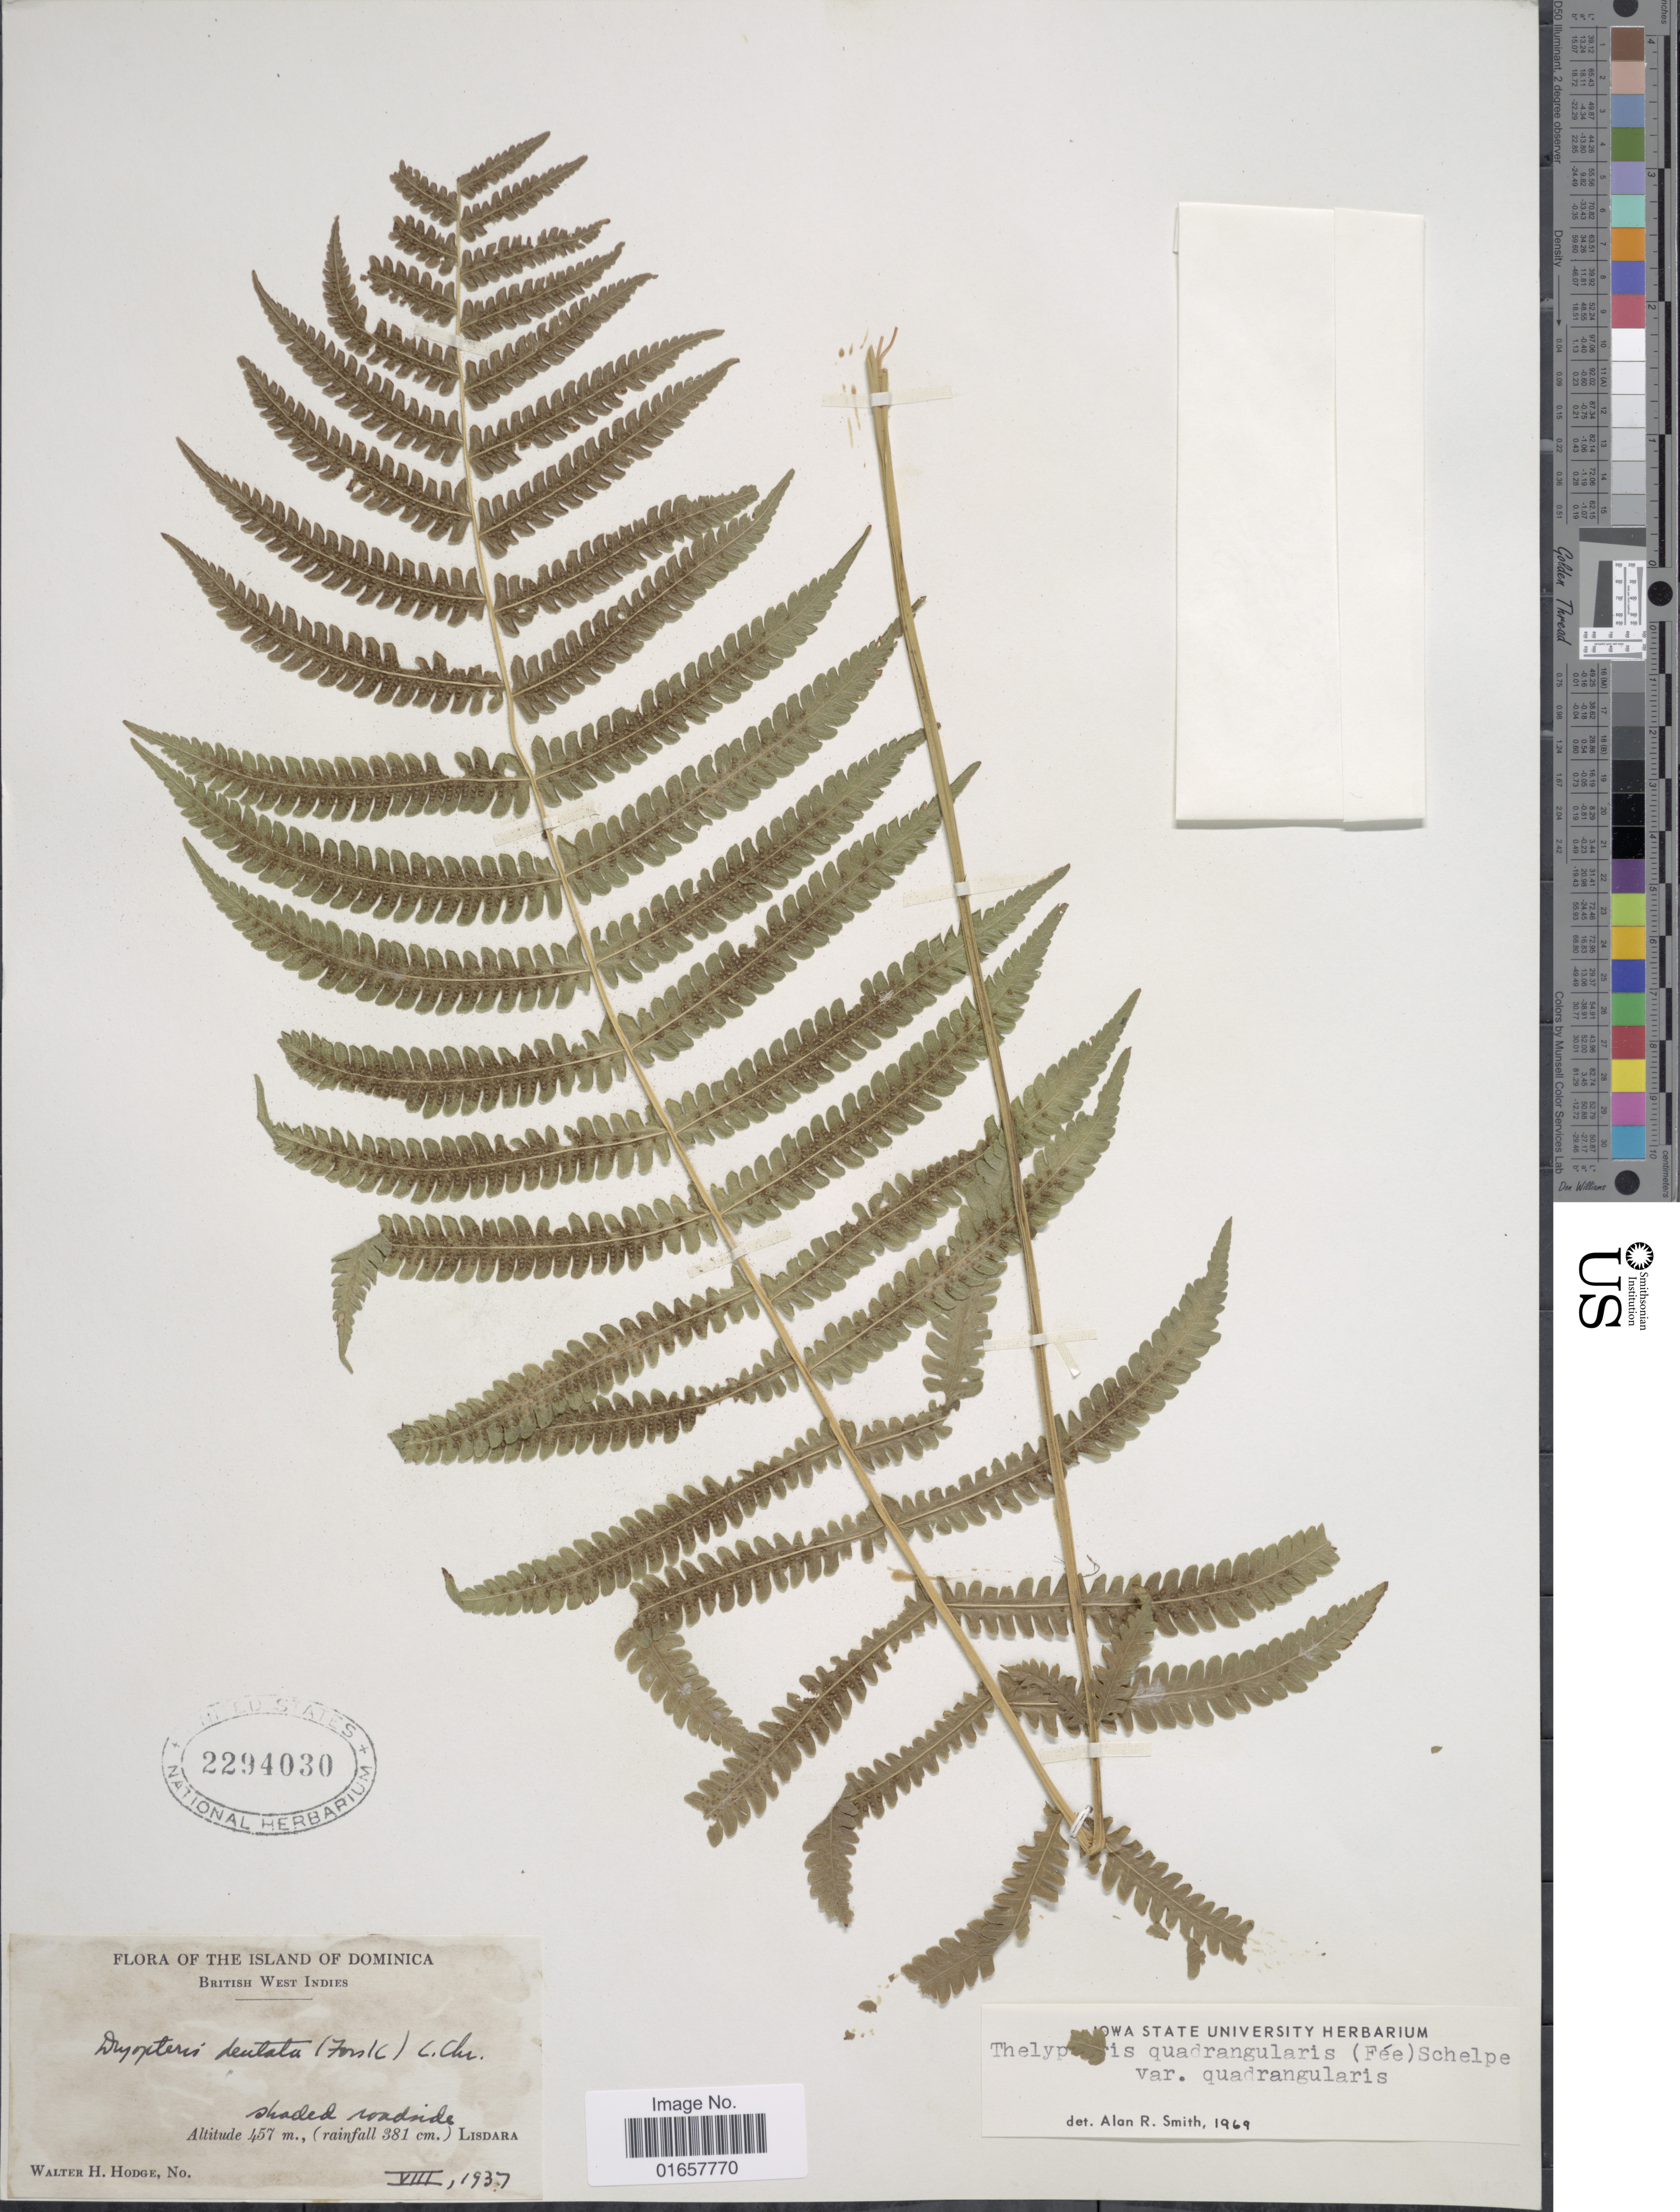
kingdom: Plantae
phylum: Tracheophyta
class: Polypodiopsida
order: Polypodiales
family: Thelypteridaceae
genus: Christella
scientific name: Christella hispidula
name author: (Decne.) Holttum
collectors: W. Hodge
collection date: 1937-08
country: Dominica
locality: Island of Dominica, British West Indies, Lisadara.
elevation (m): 457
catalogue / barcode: US 2294030